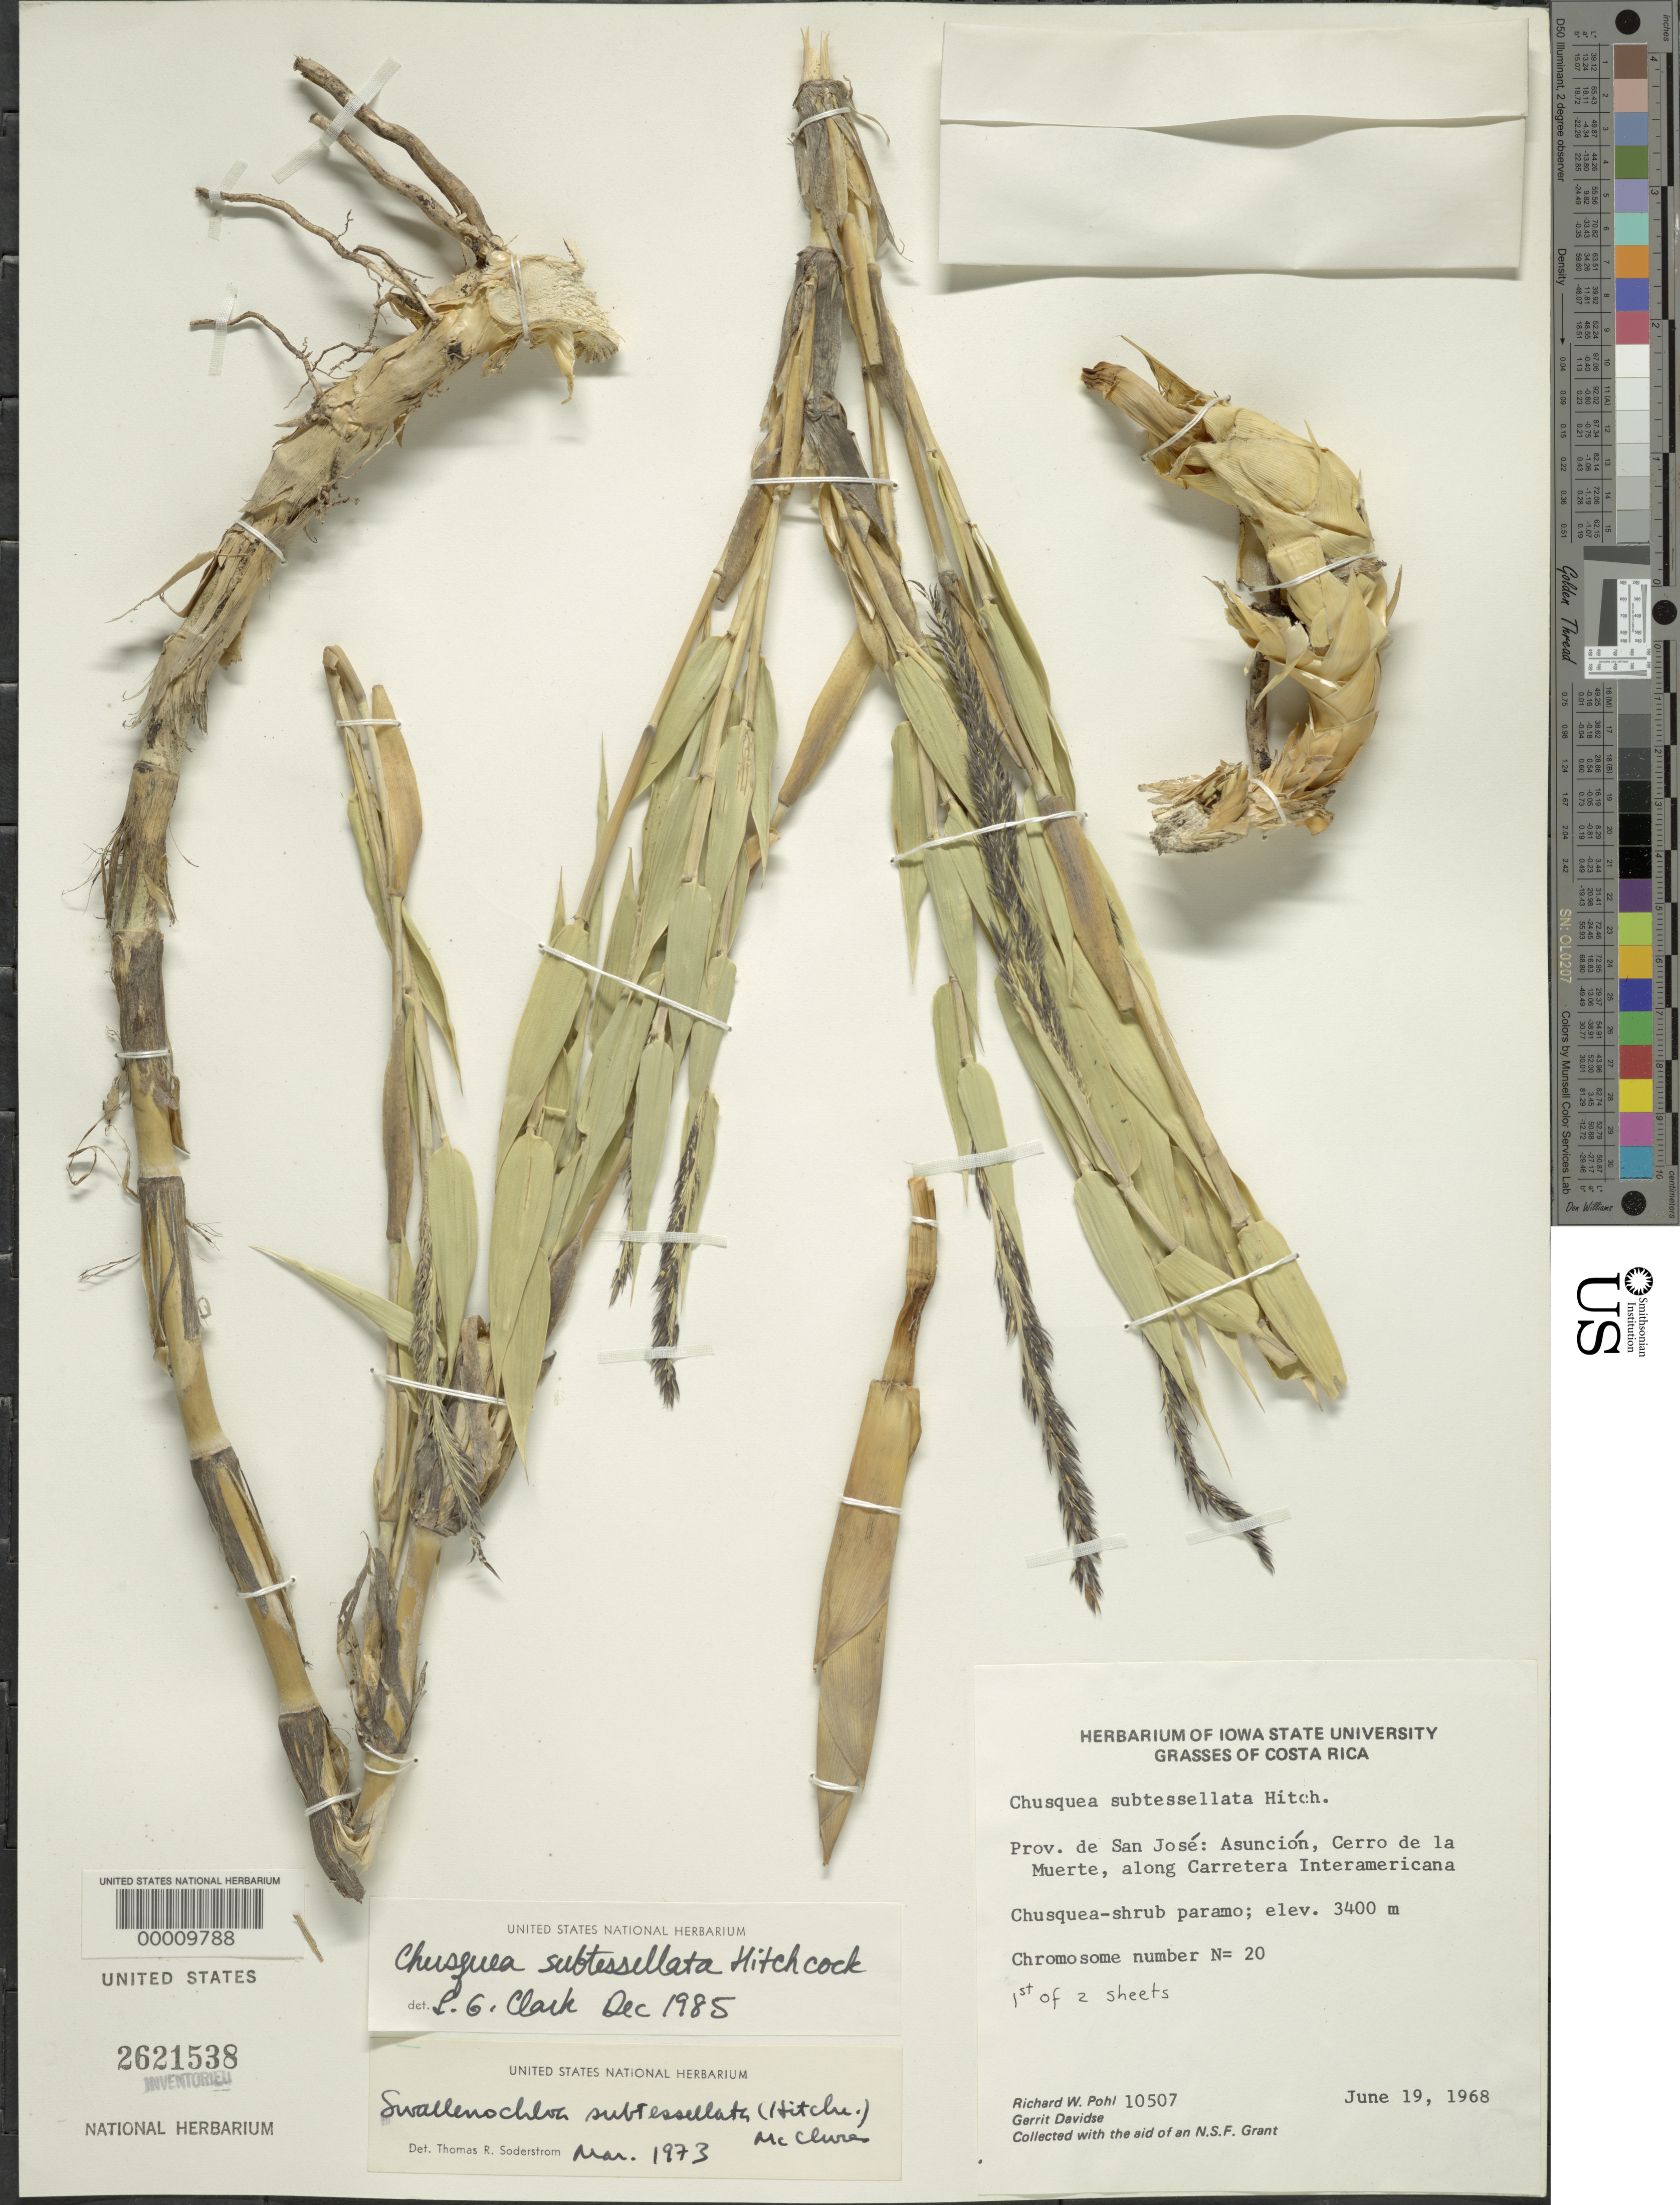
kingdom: Plantae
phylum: Tracheophyta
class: Liliopsida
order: Poales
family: Poaceae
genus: Chusquea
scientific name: Chusquea subtessellata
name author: Hitchc.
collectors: R. W. Pohl & G. Davidse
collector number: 10507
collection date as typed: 19 Jun 1968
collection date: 1968-06-19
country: Costa Rica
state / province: San José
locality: Asuncion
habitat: Paramo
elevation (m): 3400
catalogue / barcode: US 2621538